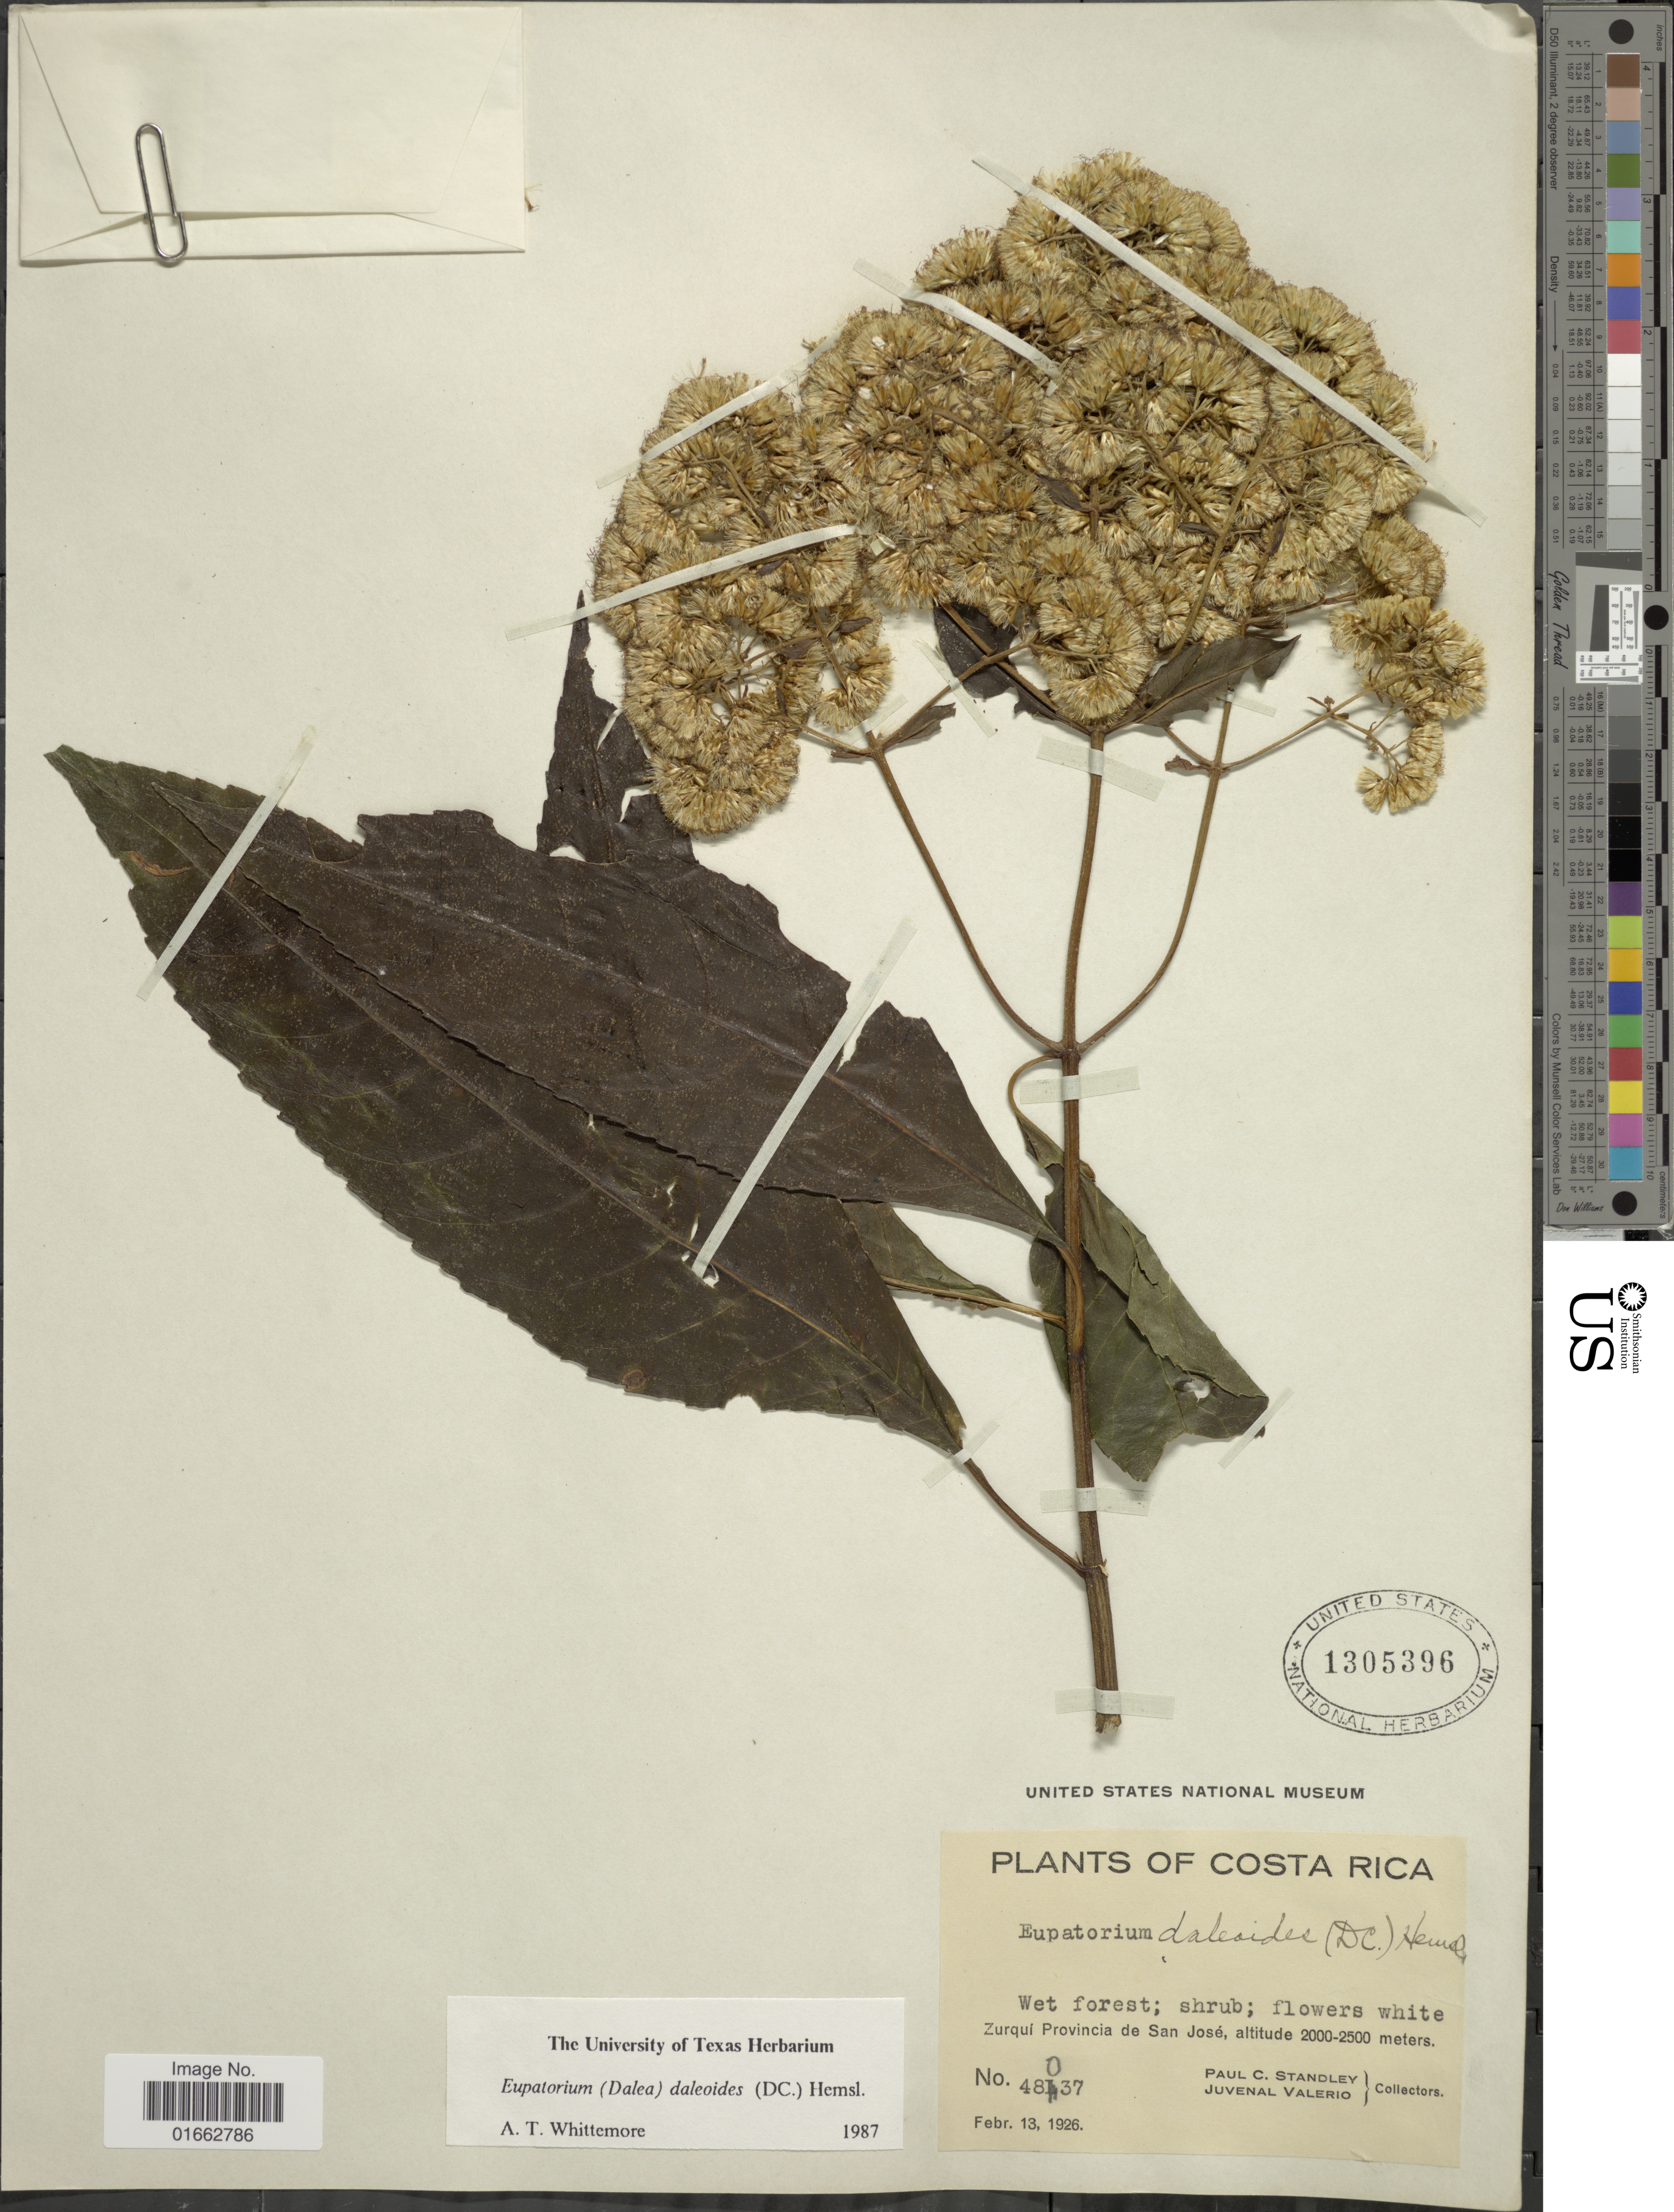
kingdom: Plantae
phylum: Tracheophyta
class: Magnoliopsida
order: Asterales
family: Asteraceae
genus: Critonia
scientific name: Critonia daleoides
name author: DC.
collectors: P. C. Standley & J. Valerio R.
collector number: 48037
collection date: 1926-02-13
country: Costa Rica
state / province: San José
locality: Zurquí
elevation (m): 2000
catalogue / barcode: US 1305396